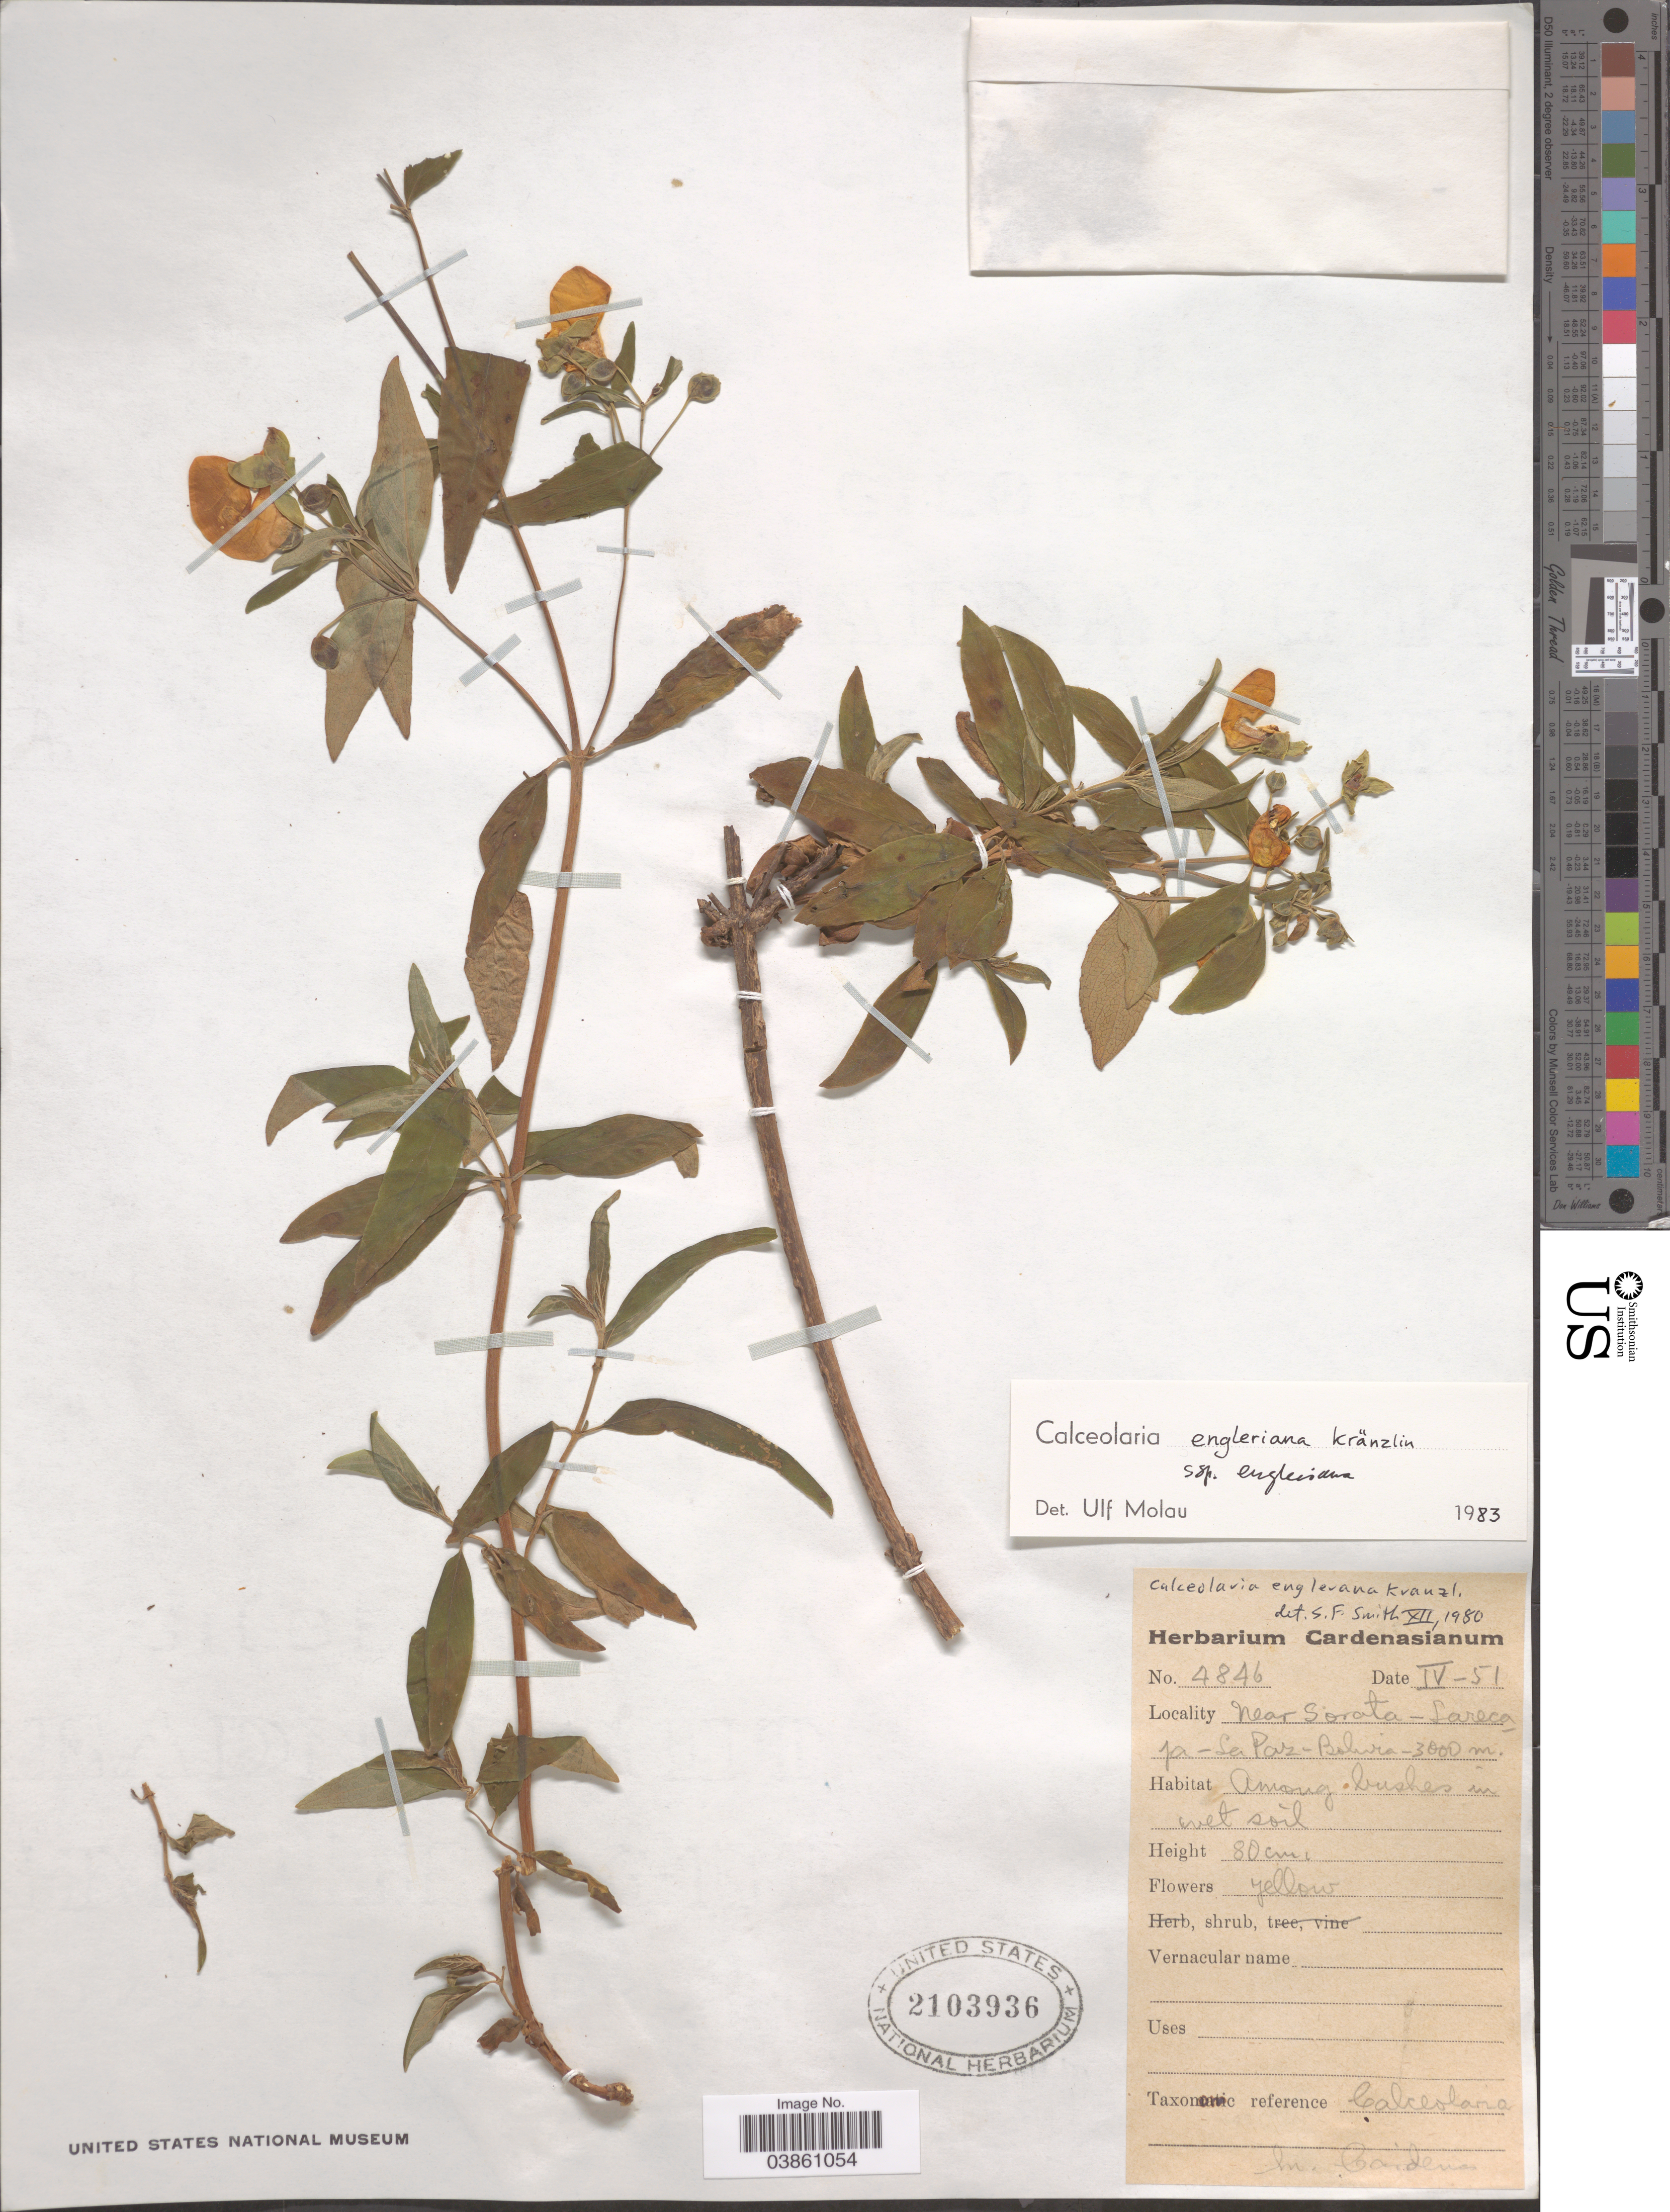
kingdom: Plantae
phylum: Tracheophyta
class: Magnoliopsida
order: Lamiales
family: Calceolariaceae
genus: Calceolaria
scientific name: Calceolaria engleriana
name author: Kraenzl.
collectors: M. Cárdenas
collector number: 4846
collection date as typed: Transcribed d/m/y: /4/51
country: Bolivia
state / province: La Paz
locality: Near Sorata-Larecaja.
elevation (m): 3000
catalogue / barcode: US 2103936